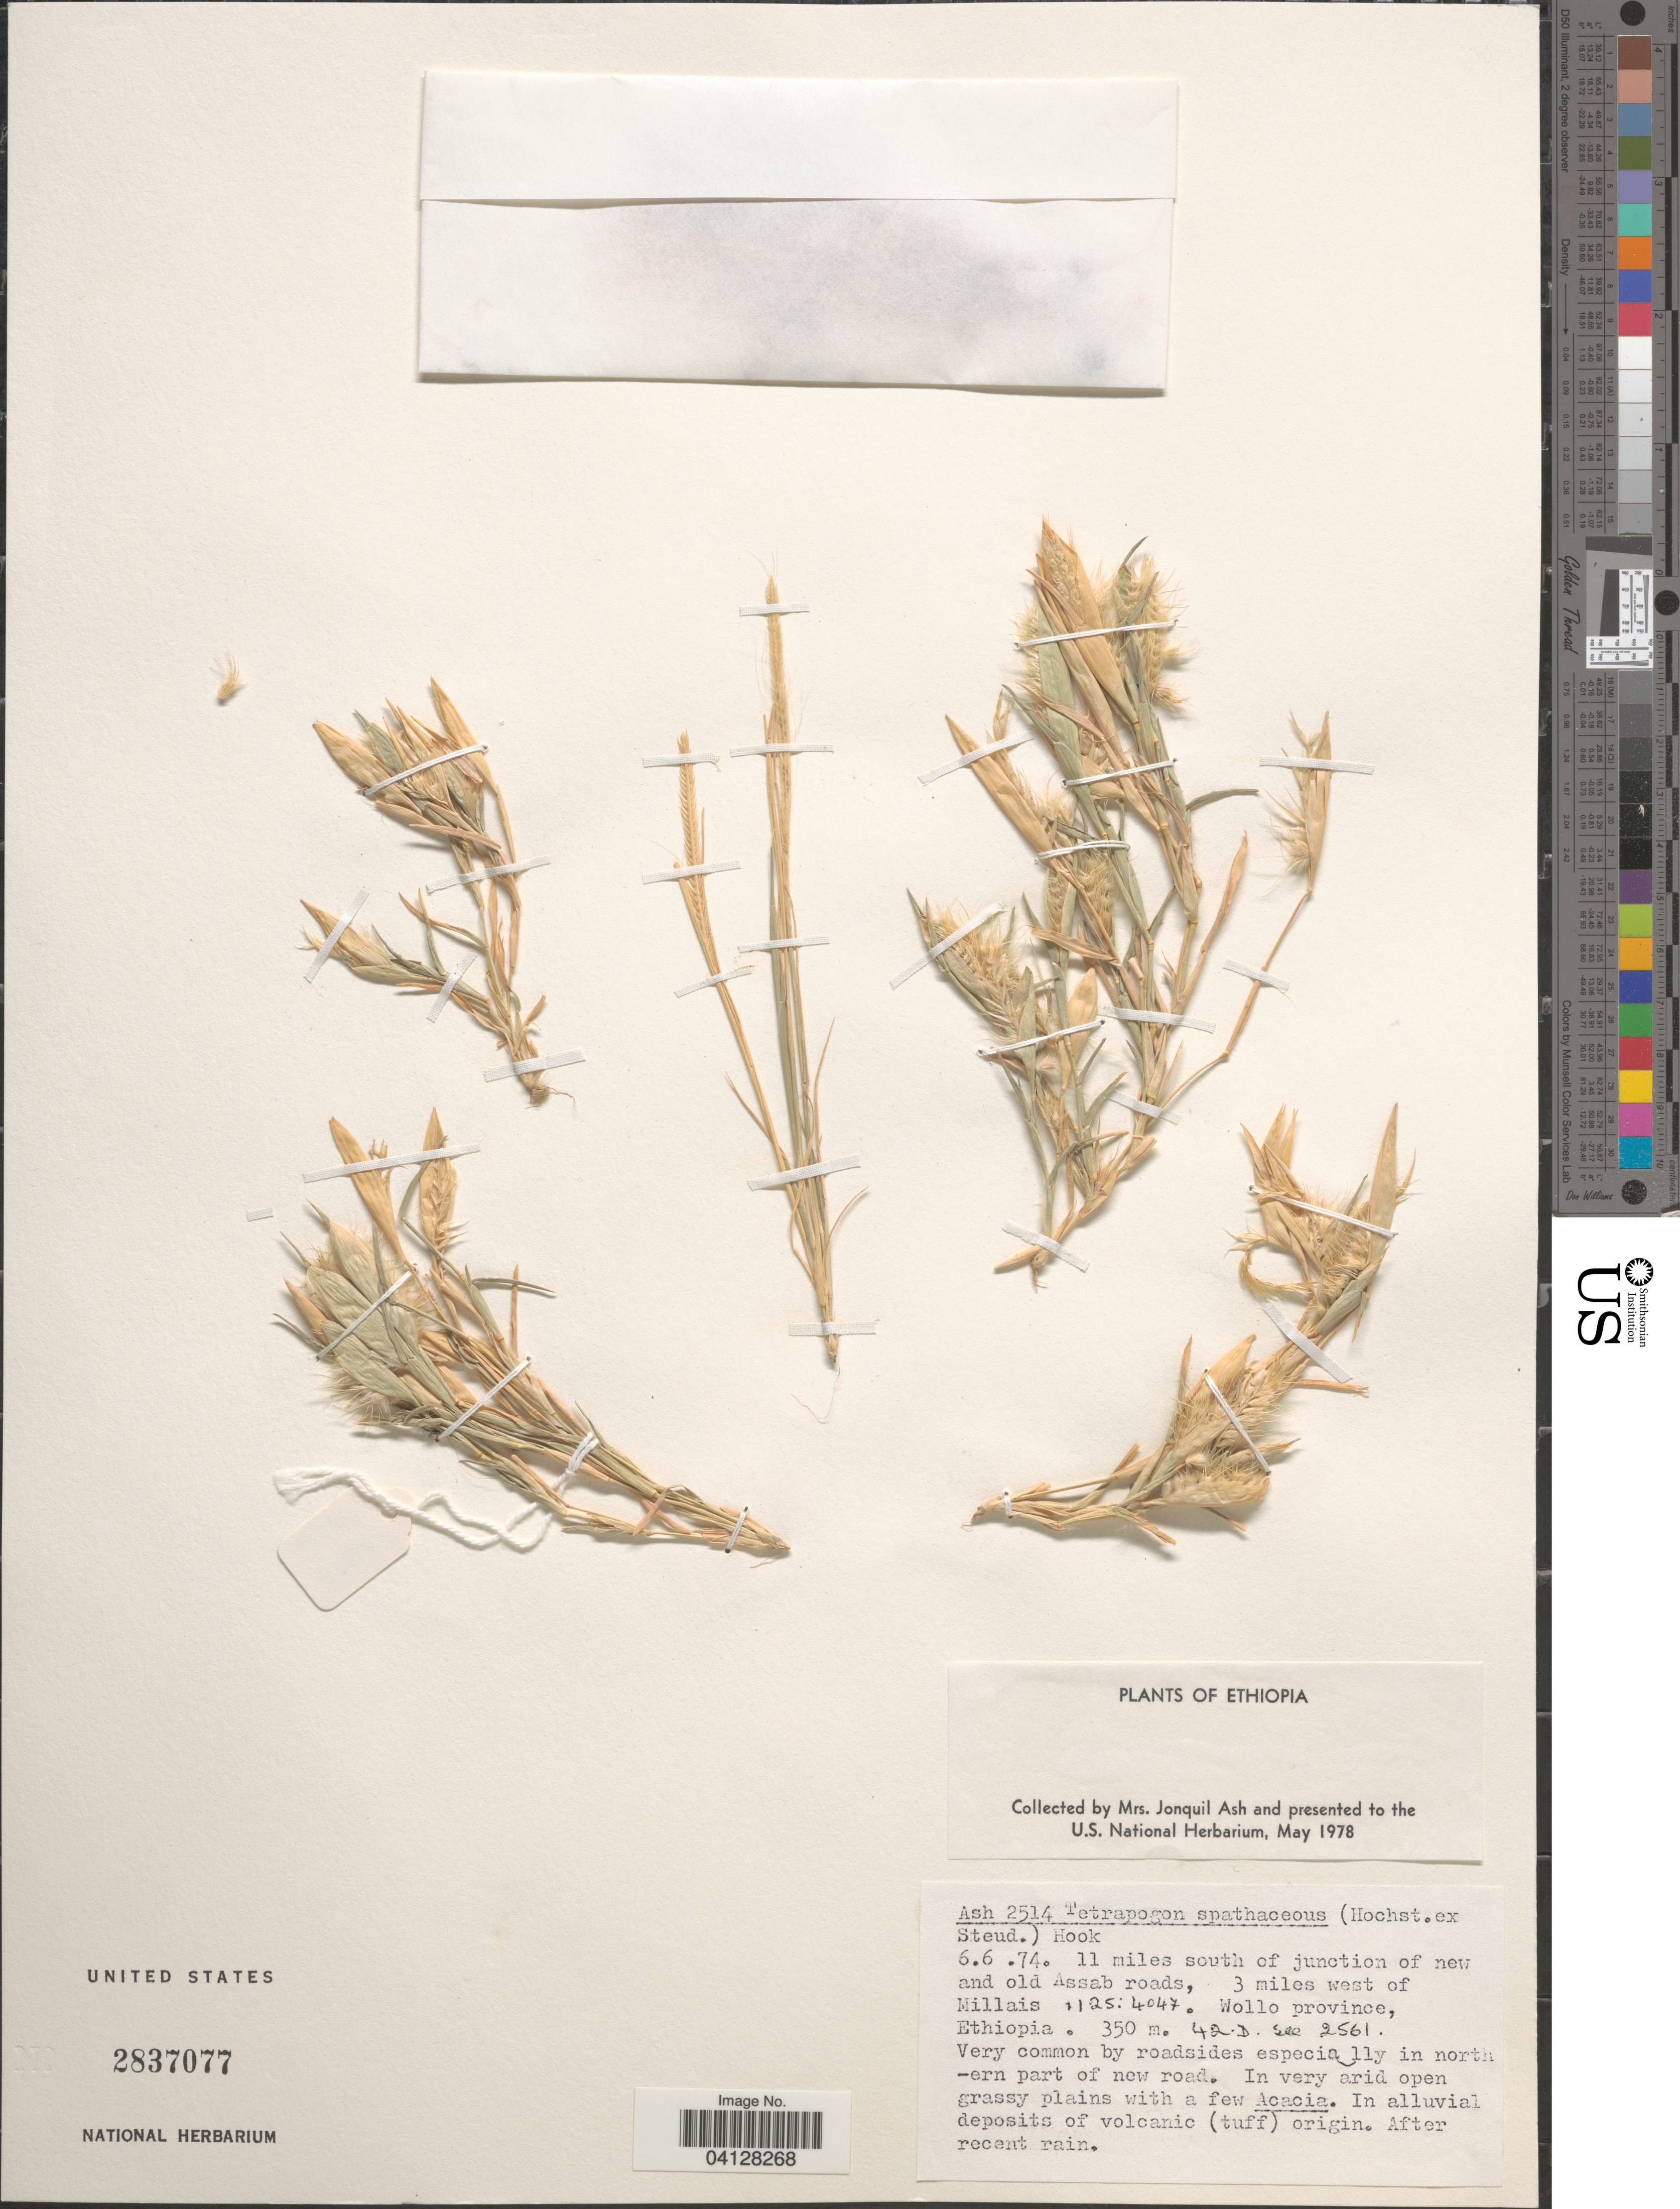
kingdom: Plantae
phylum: Tracheophyta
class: Liliopsida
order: Poales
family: Poaceae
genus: Tetrapogon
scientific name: Tetrapogon spathaceus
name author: (Hochst. ex Steud.) Hack. ex Durand & Schinz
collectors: J. Ash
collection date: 1974-06-06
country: Ethiopia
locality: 11 miles south of junction of nrew and old Assab roads, 3 miles west of Millais 1125:4047. Wollo province. 42.D. Very common by roadsides especially in northern part of new road.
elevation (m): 350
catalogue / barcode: US 2837077